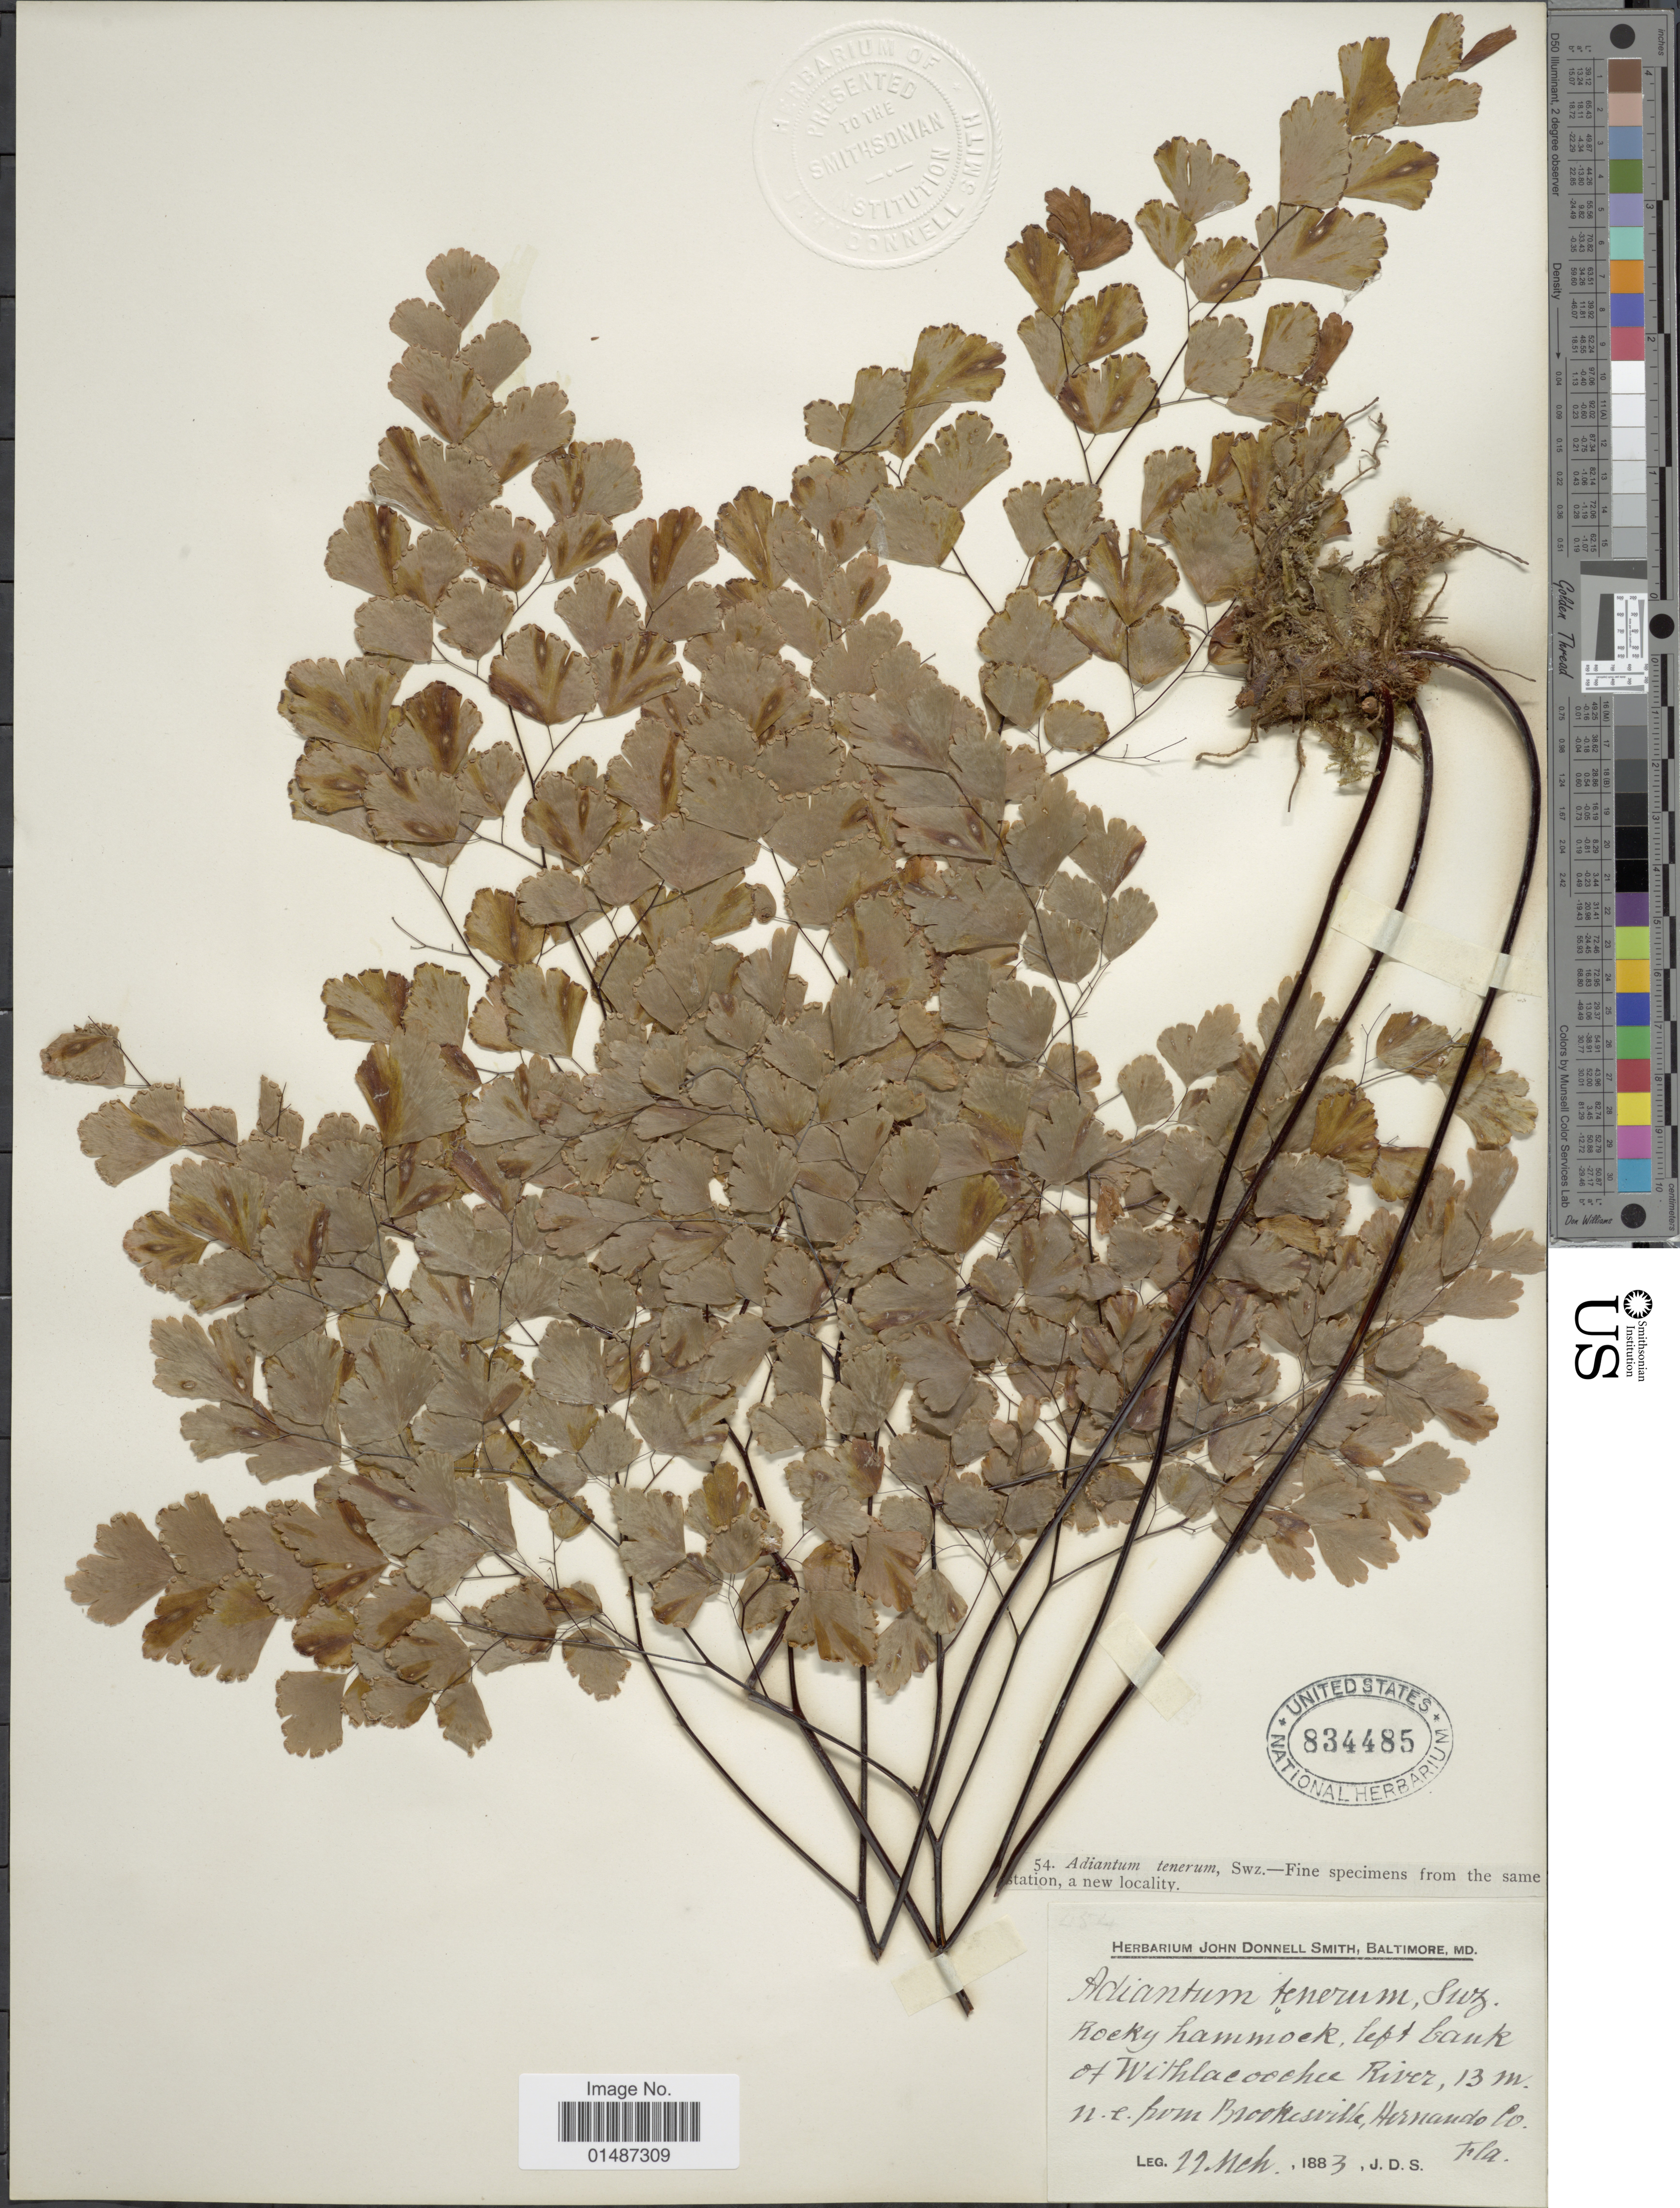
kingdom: Plantae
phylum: Tracheophyta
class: Polypodiopsida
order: Polypodiales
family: Pteridaceae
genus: Adiantum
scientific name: Adiantum tenerum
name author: Sw.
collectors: J. Donnell Smith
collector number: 454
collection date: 1883-03-22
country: United States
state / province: Florida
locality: Rocky hammock, left bank of Withlacooche River, 13 m. n.e. from Brookesville, Hernando Co.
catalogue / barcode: US 834485